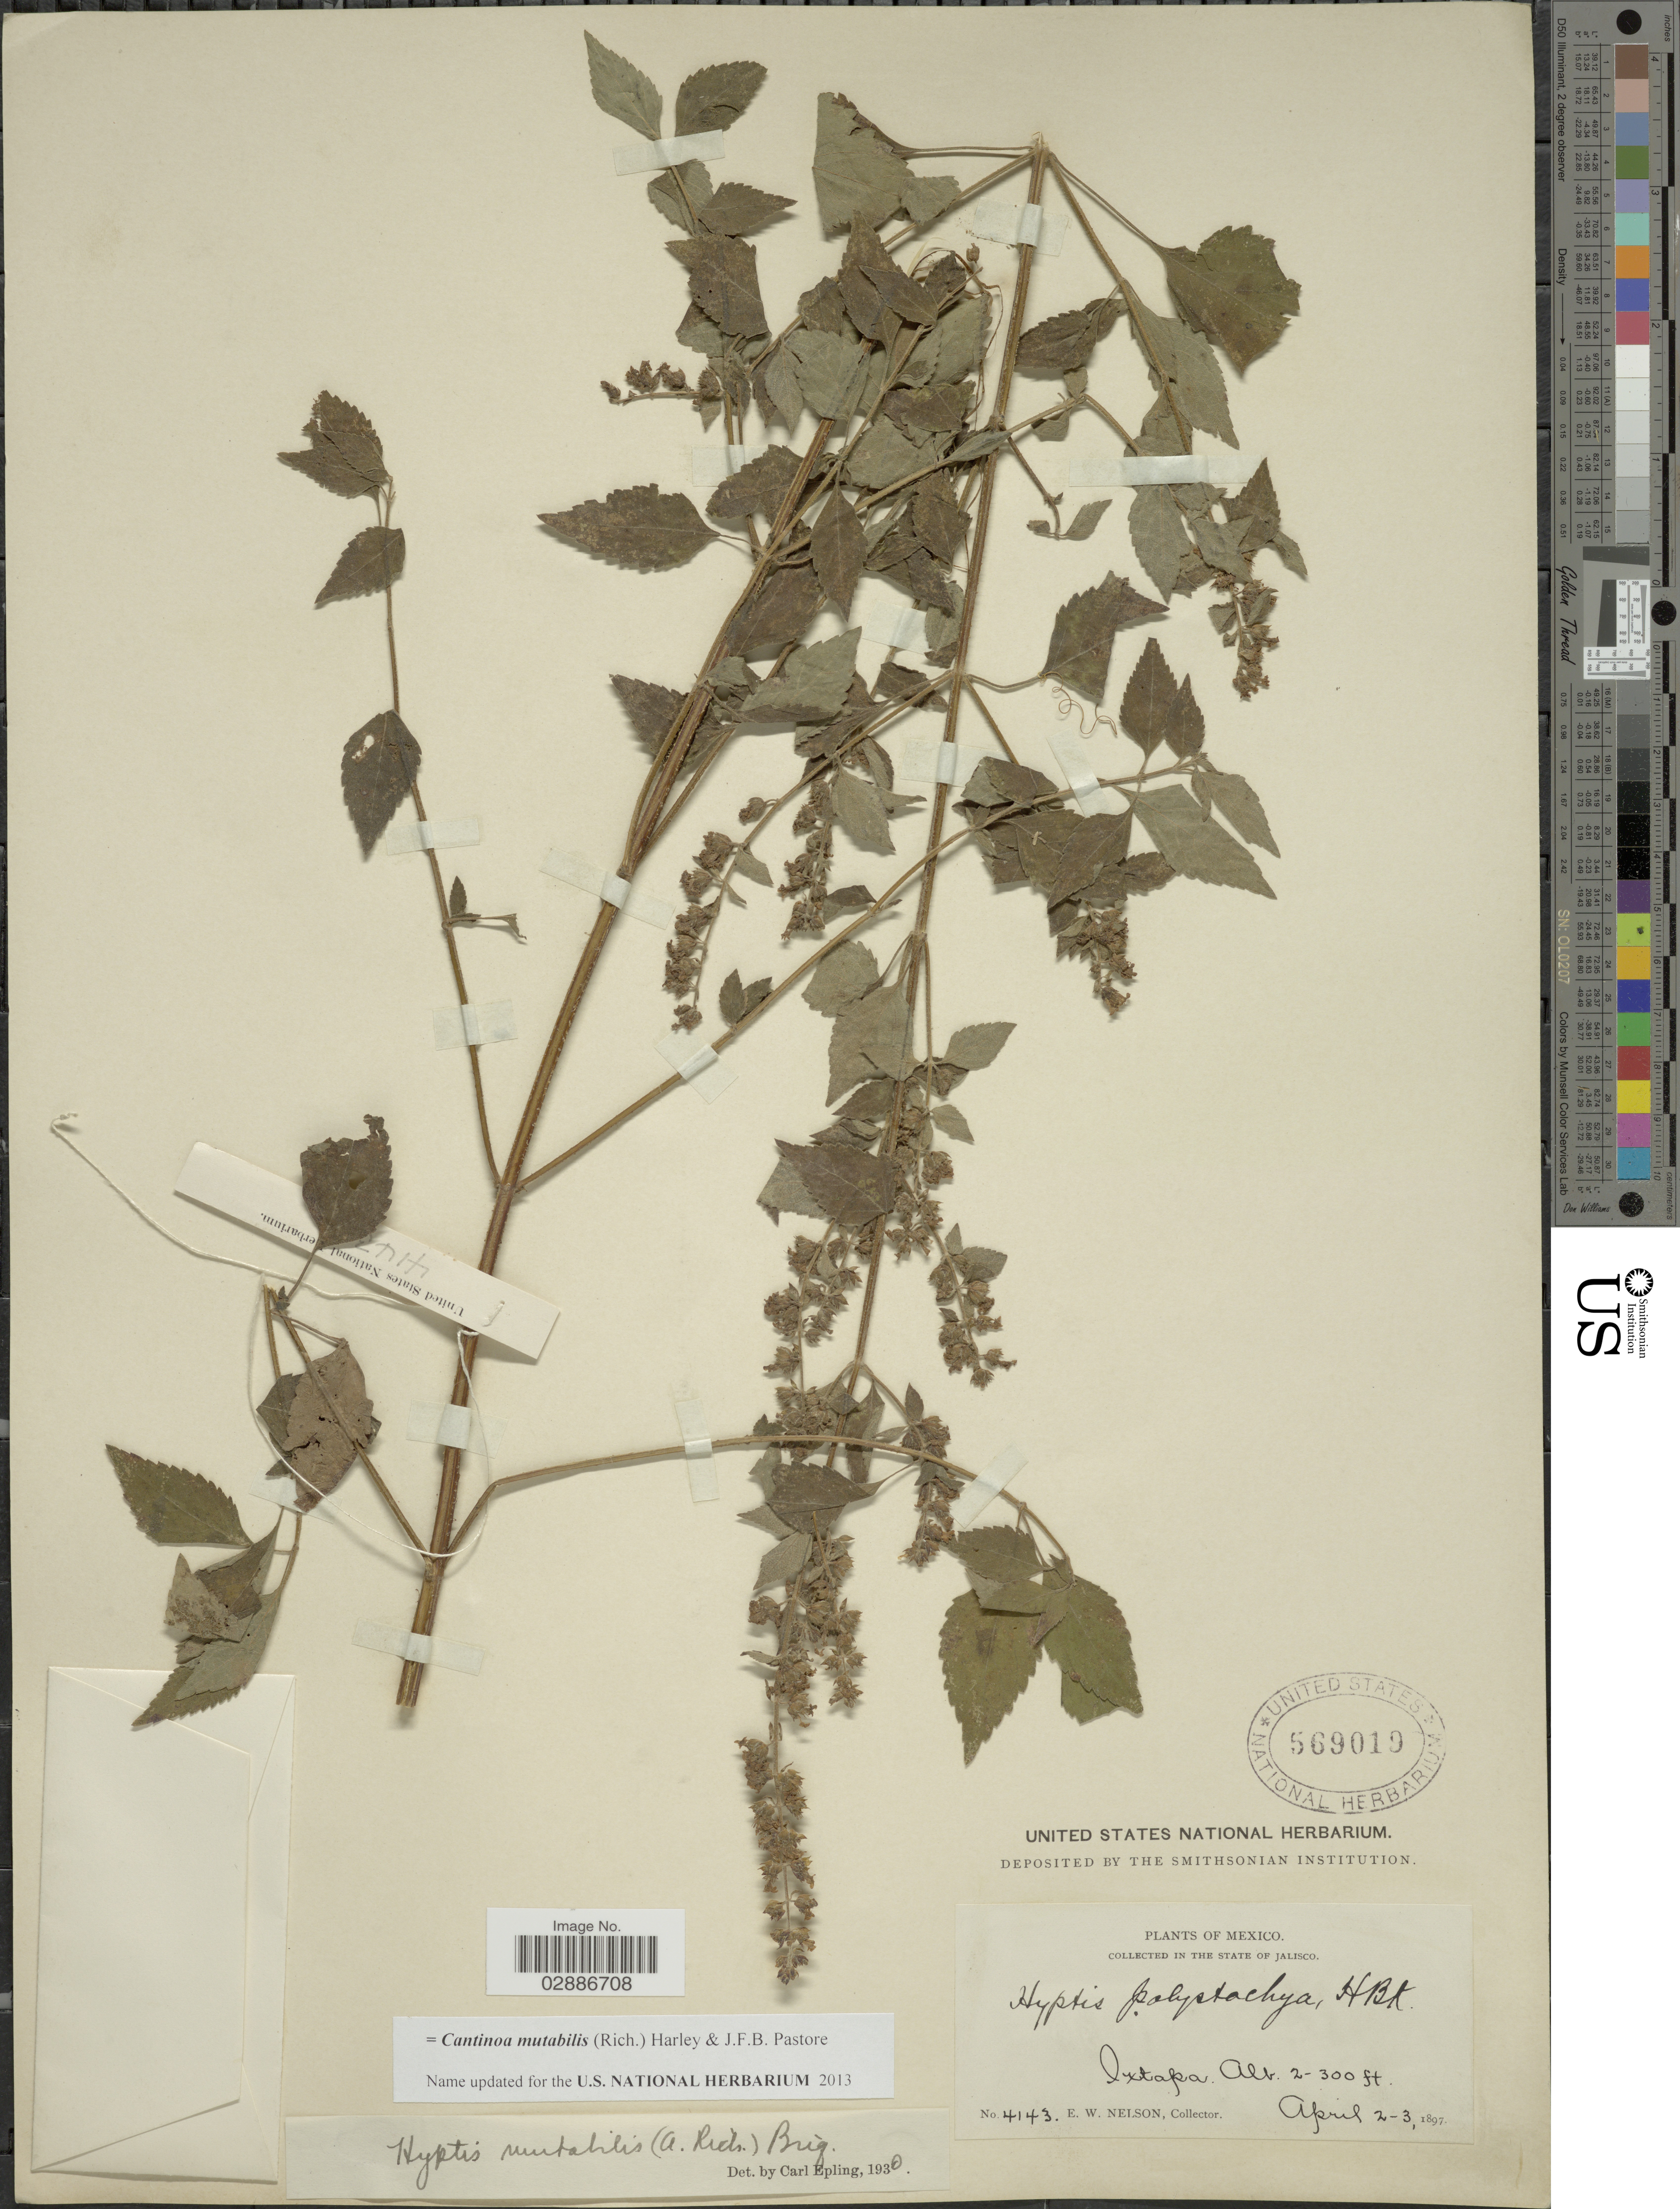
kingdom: Plantae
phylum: Tracheophyta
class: Magnoliopsida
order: Lamiales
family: Lamiaceae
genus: Cantinoa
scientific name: Cantinoa mutabilis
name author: (Epling) Harley & J.F.B. Pastore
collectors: E. W. Nelson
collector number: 4143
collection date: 1897-04-02/1897-04-03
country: Mexico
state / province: Jalisco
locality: Ixtapa.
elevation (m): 61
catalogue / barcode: US 569019